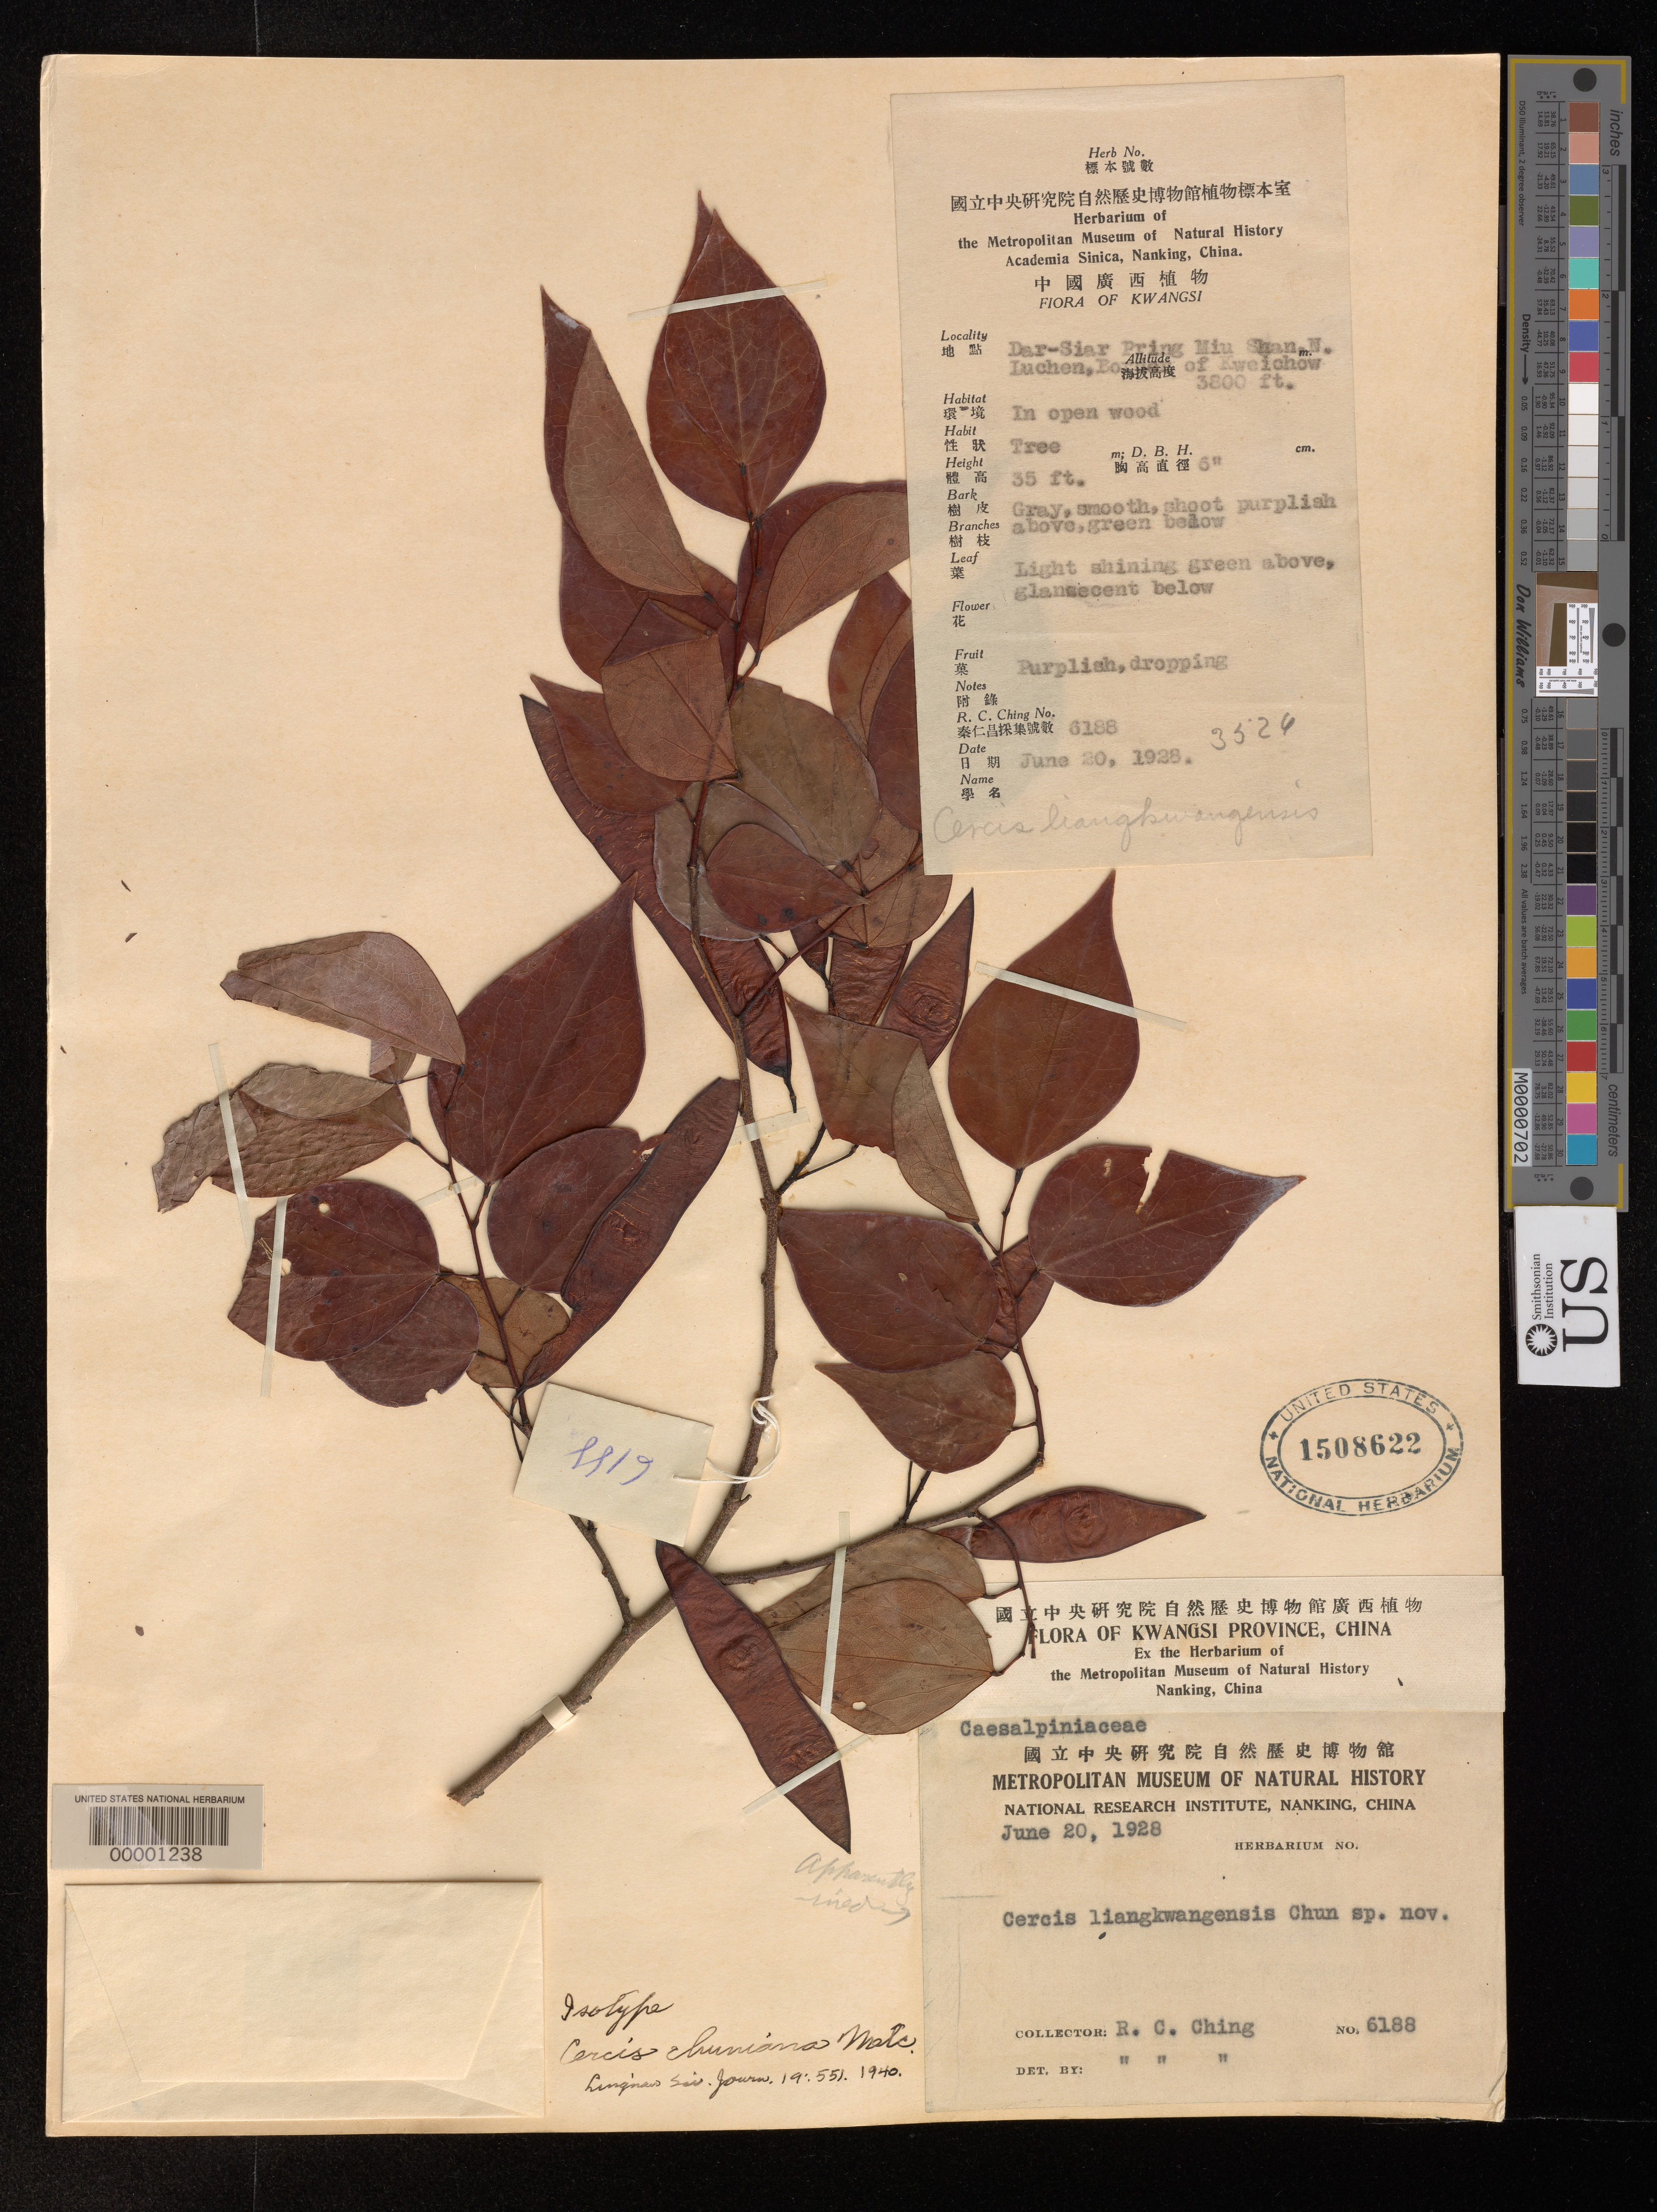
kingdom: Plantae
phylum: Tracheophyta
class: Magnoliopsida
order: Fabales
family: Fabaceae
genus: Cercis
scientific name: Cercis chuniana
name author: F.P. Metcalf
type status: Isotype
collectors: R. C. Ching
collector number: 6188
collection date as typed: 20 Jun 1928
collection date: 1928-06-20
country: China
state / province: Guangxi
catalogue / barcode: US 1508622